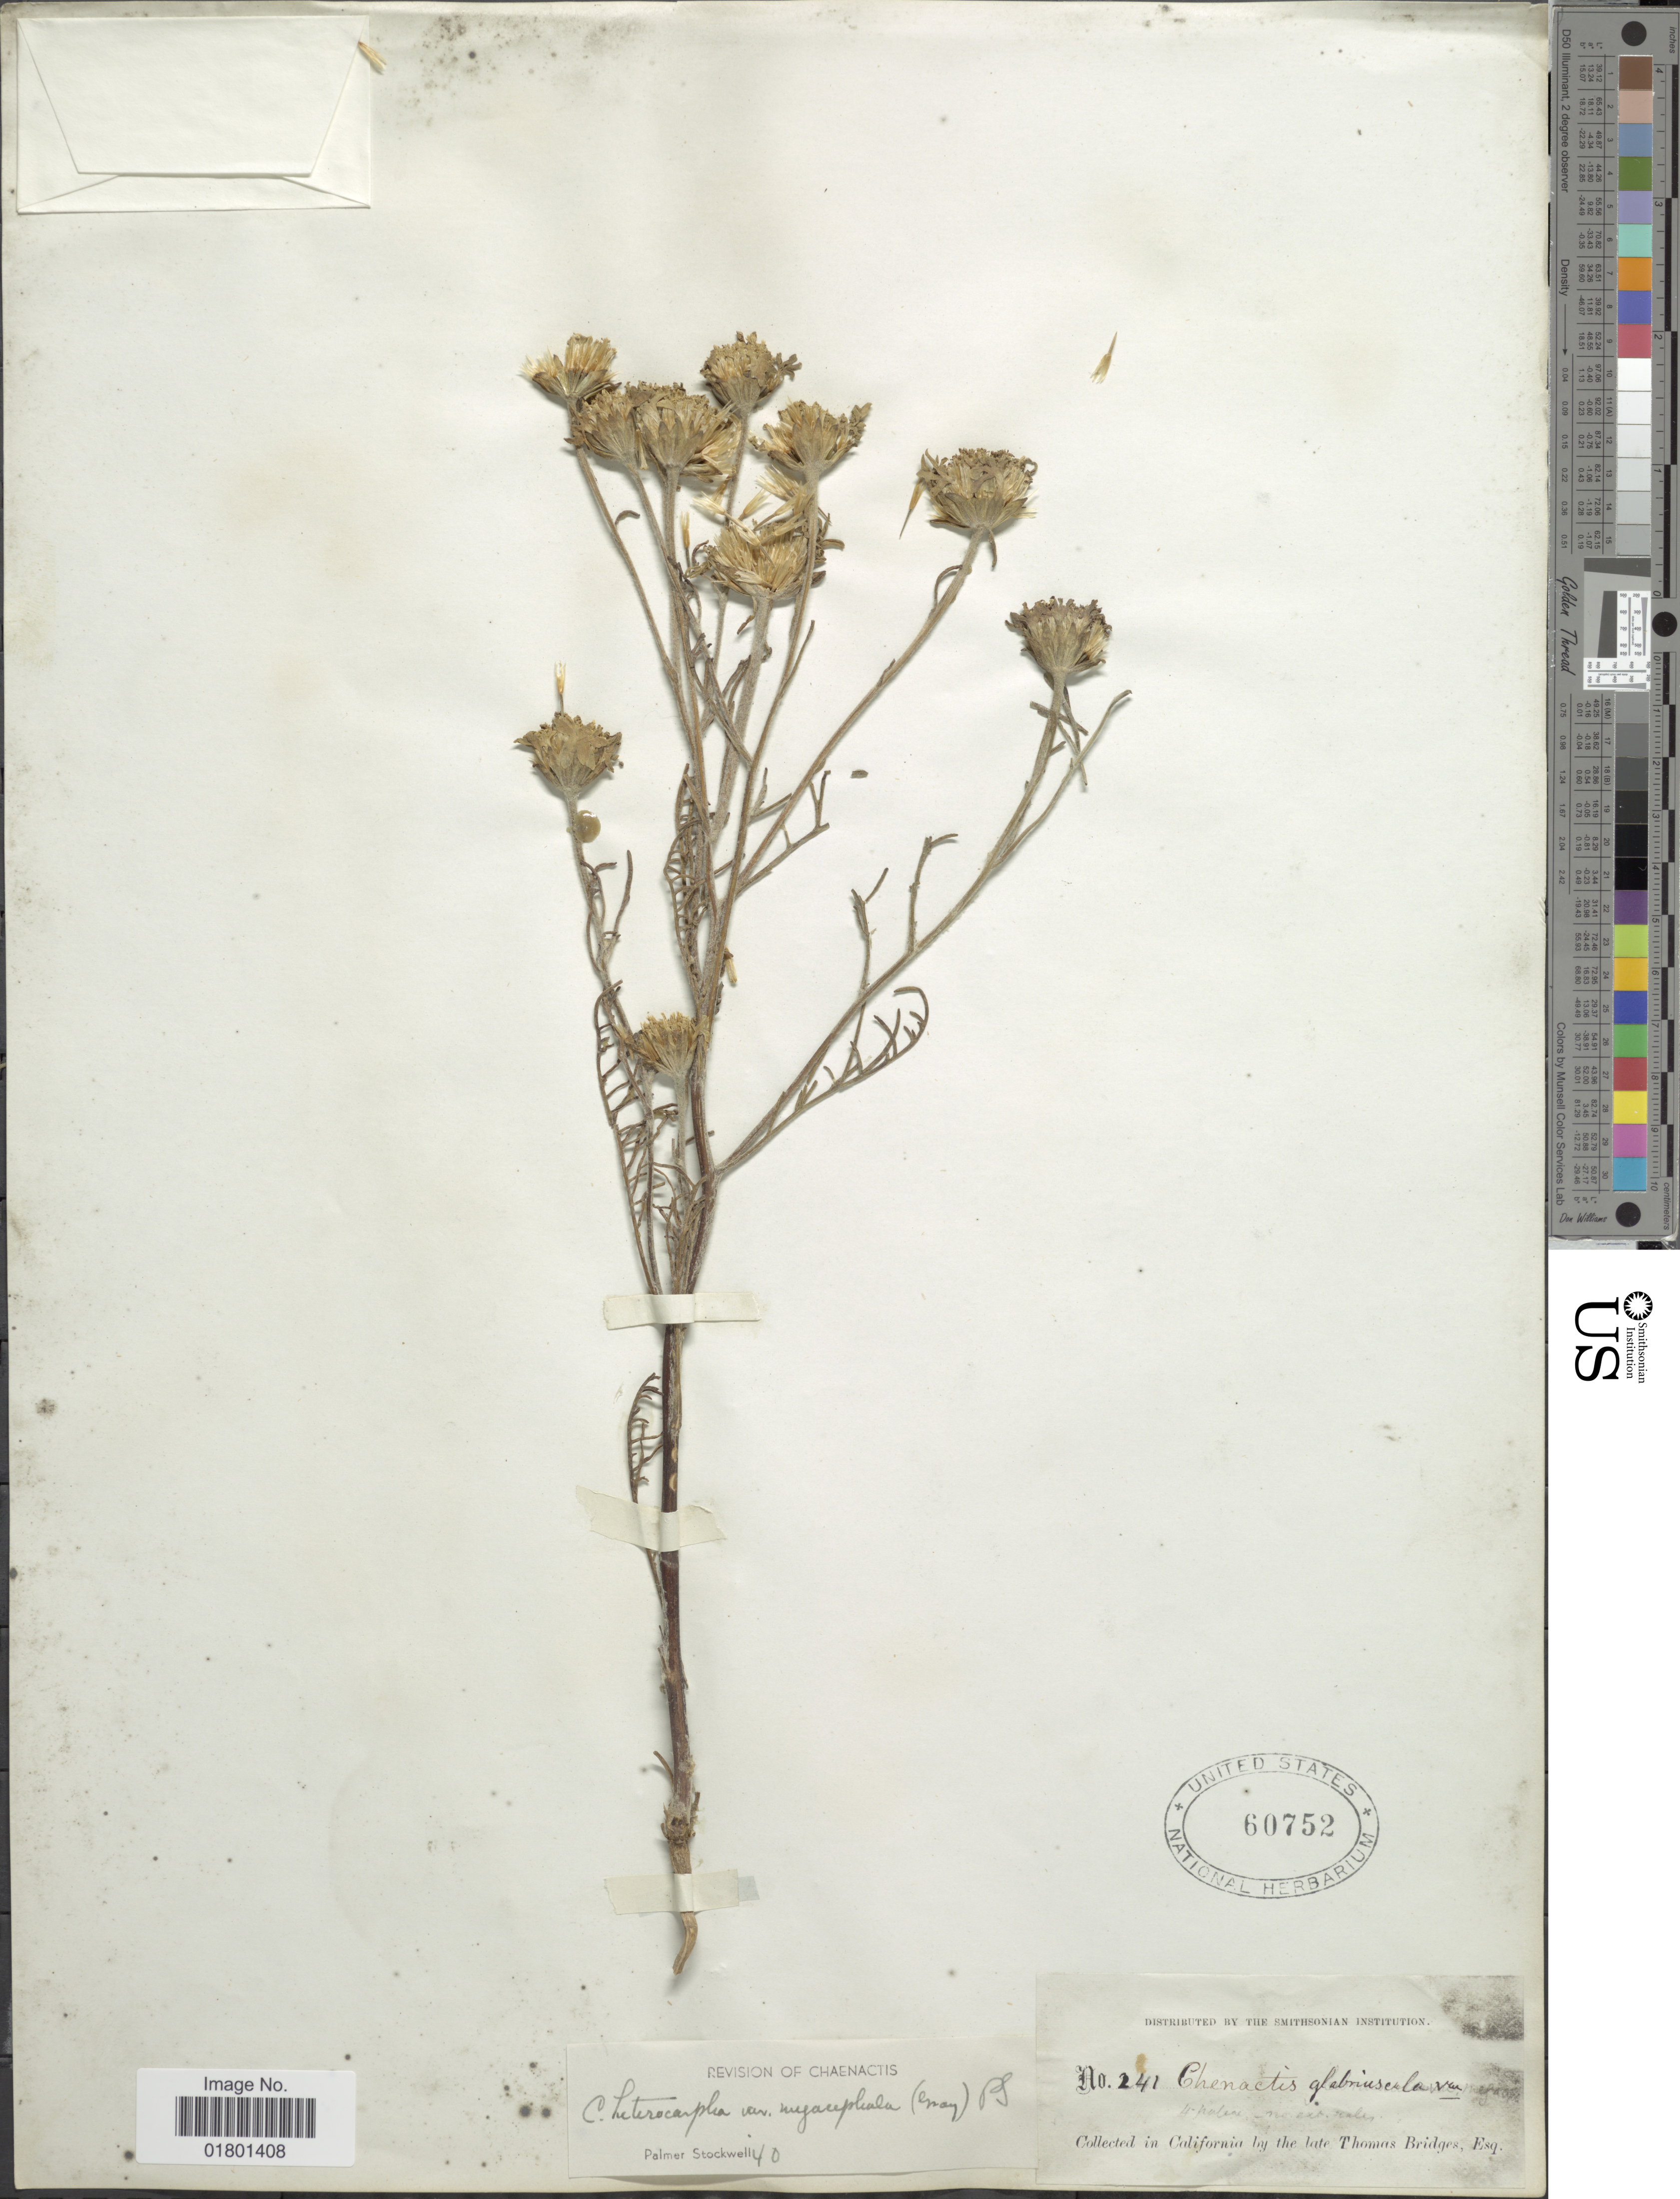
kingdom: Plantae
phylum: Tracheophyta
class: Magnoliopsida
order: Asterales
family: Asteraceae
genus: Chaenactis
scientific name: Chaenactis heterocarpha var. megacephala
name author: (A. Gray) Stockw.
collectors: T. Bridges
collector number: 241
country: United States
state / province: California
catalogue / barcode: US 60752